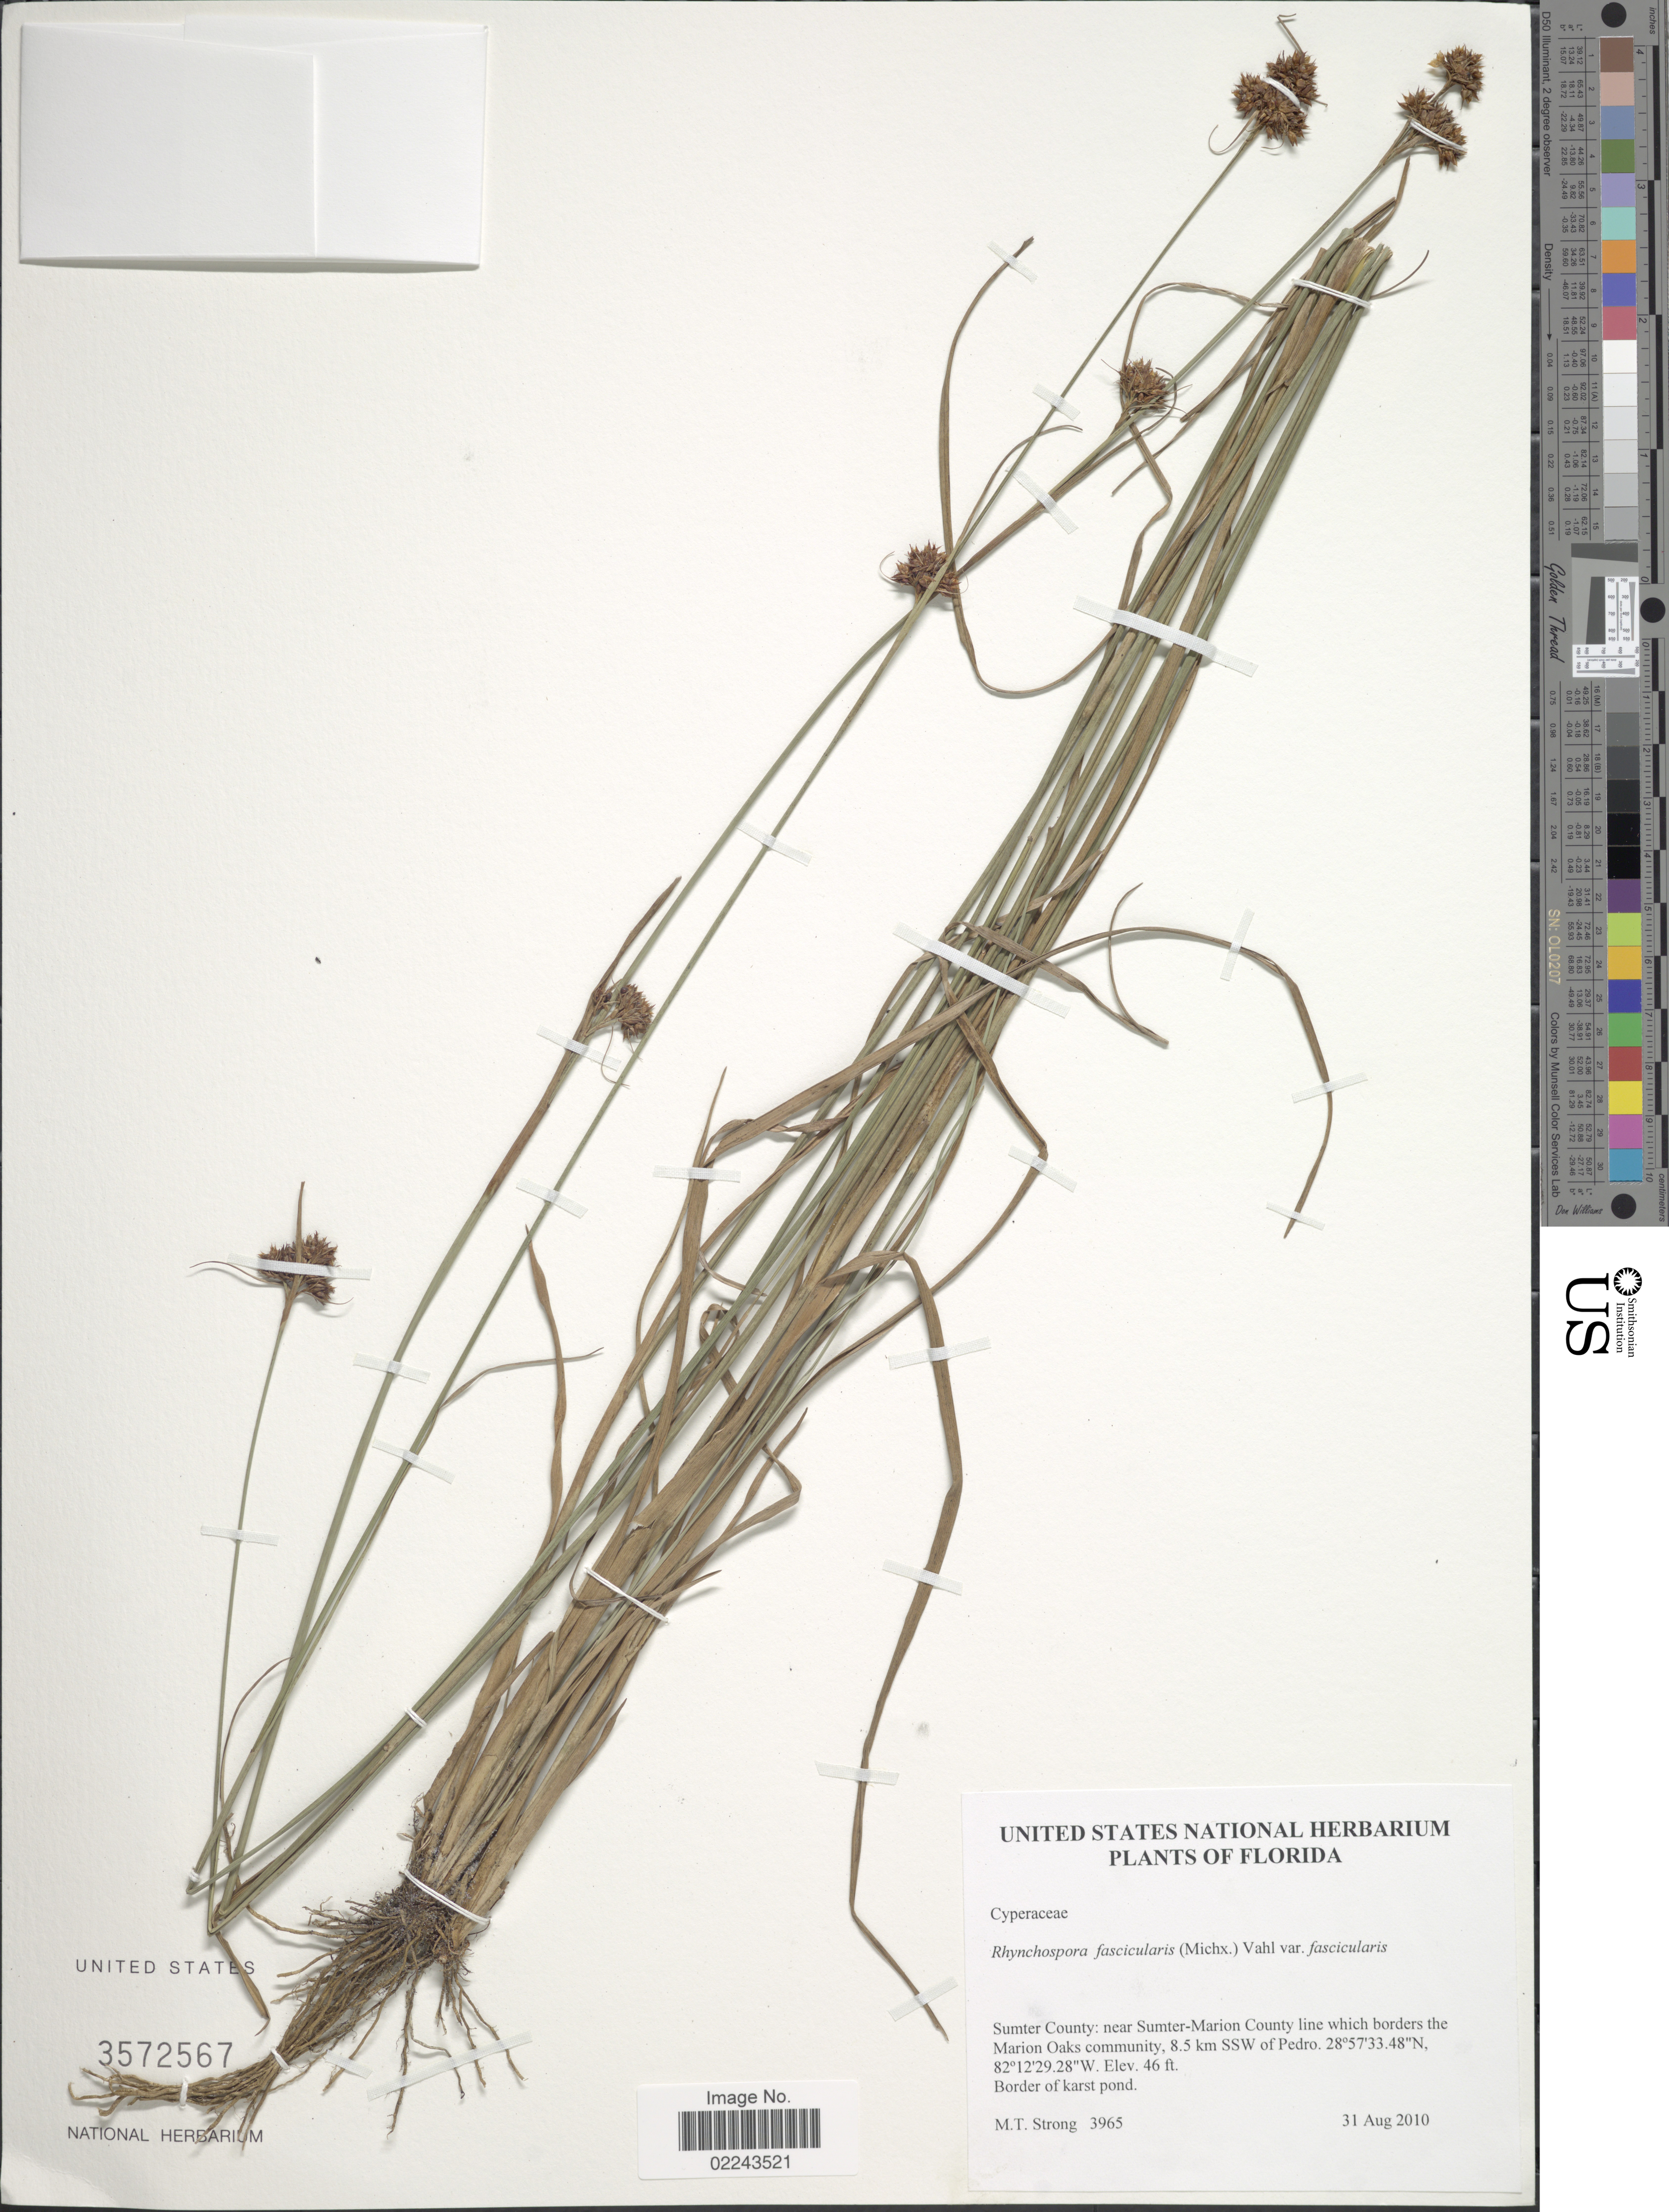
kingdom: Plantae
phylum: Tracheophyta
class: Liliopsida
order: Poales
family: Cyperaceae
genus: Rhynchospora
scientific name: Rhynchospora fascicularis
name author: (Michx.) Vahl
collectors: M. T. Strong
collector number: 3965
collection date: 2010-08-31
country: United States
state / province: Florida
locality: Sumter County, near Sumter-Marion County line which borders the Marion Oaks community, 8.5 km SSW of Pedro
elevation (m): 14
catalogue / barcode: US 3572567